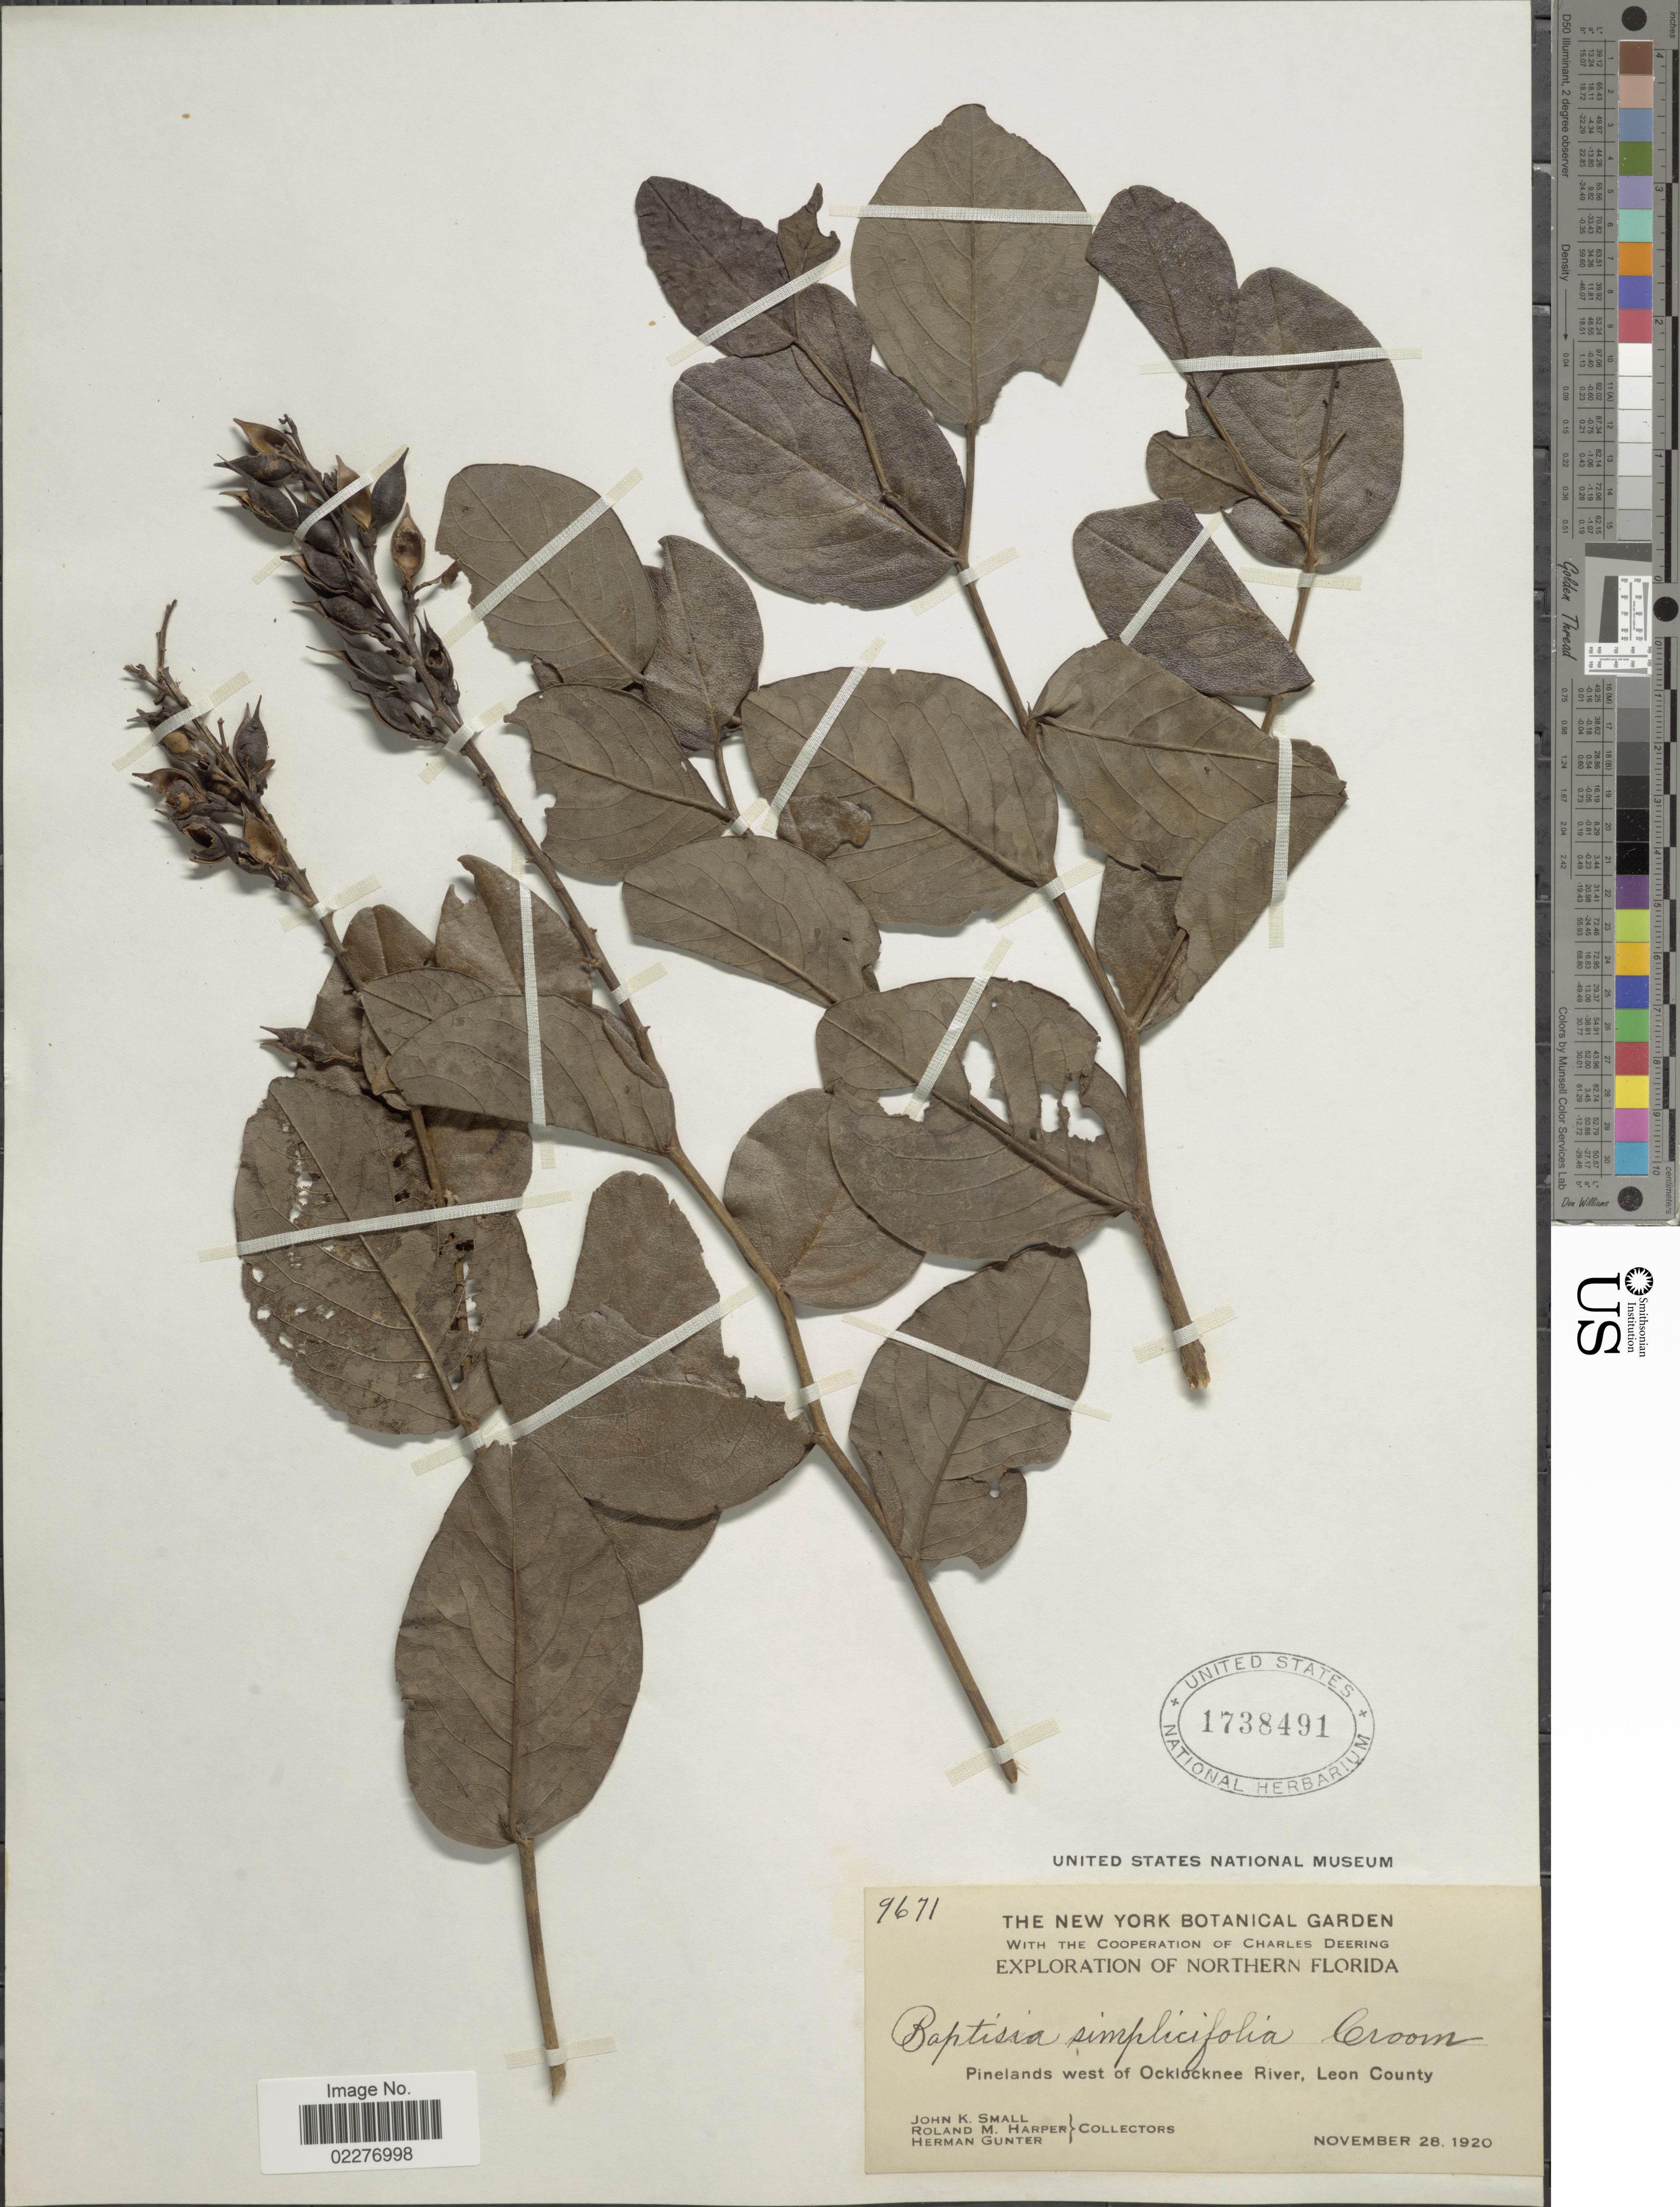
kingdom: Plantae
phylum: Tracheophyta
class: Magnoliopsida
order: Fabales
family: Fabaceae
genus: Baptisia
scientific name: Baptisia simplicifolia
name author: Croom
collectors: J. K. Small, R. M. Harper & H. Gunter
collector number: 9671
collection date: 1920-11-28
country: United States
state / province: Florida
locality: Northern Florida, Pinelands west of Ocklocknee River, Leon County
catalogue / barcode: US 1738491